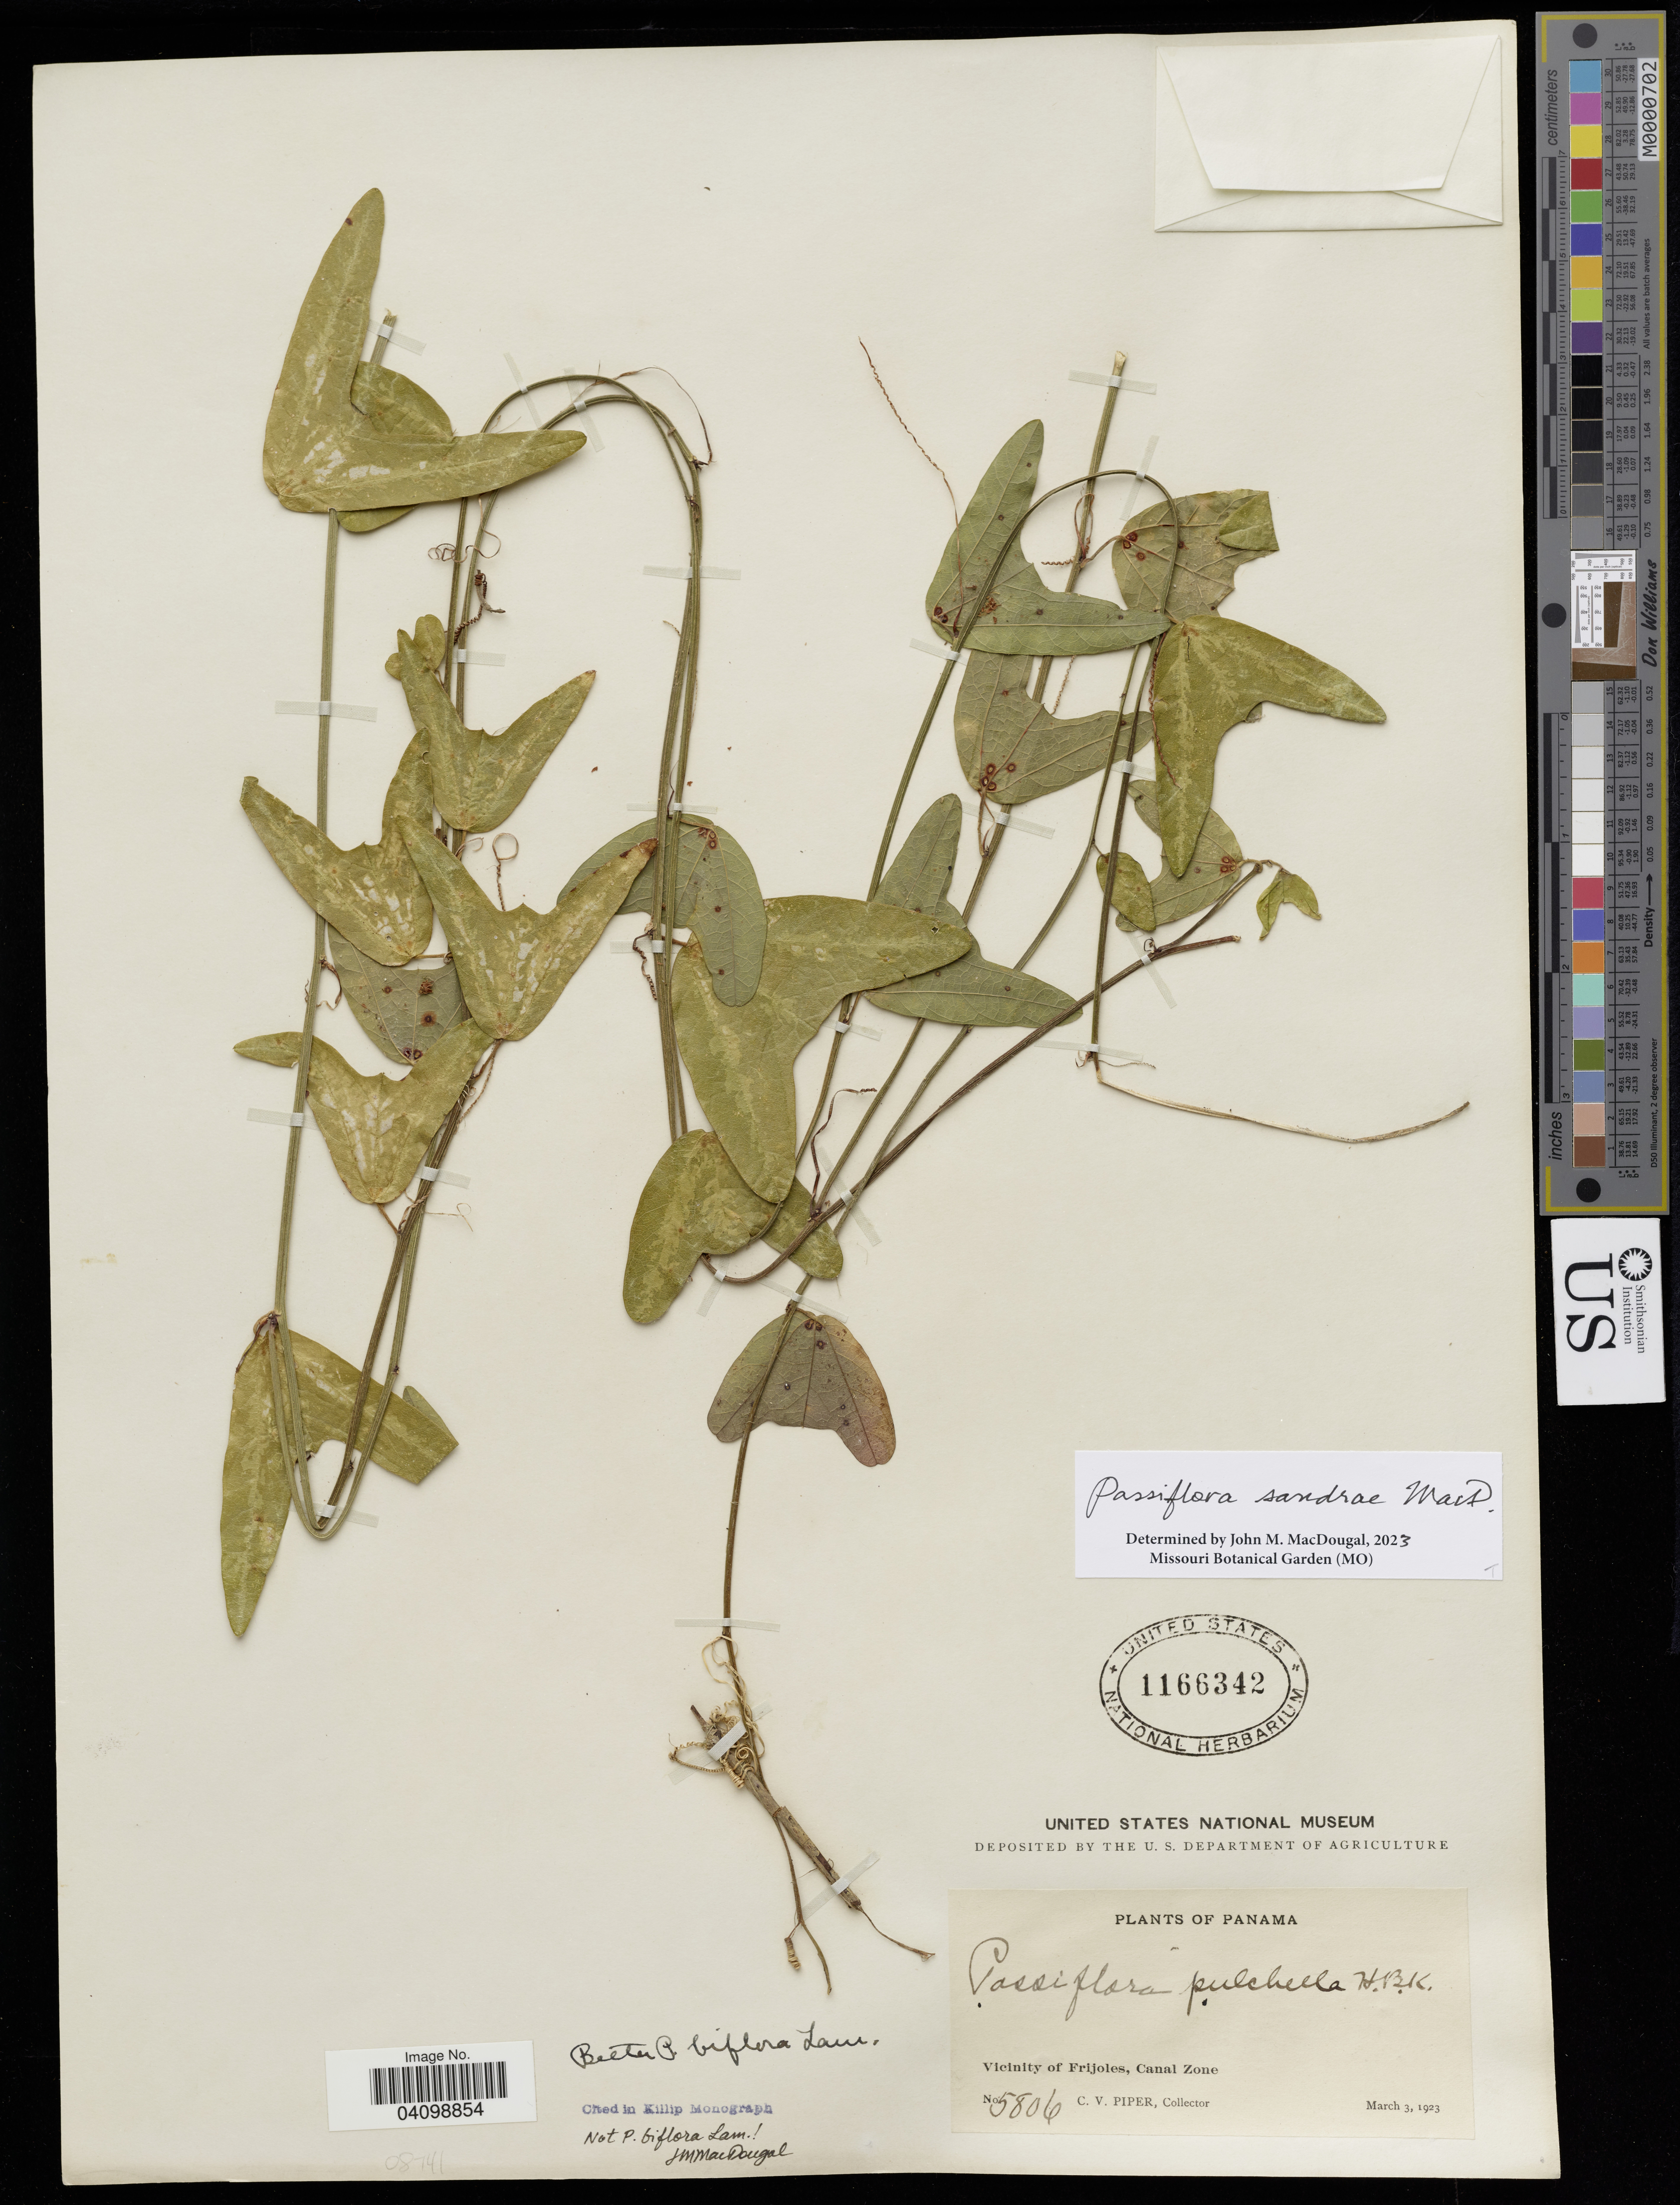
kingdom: Plantae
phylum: Tracheophyta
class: Magnoliopsida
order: Malpighiales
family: Passifloraceae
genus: Passiflora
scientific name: Passiflora pulchella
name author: Kunth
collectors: C. V. Piper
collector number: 5806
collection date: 1923-03-03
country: Panama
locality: Vicinity of Frijoles, Canal Zone.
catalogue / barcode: US 1166342